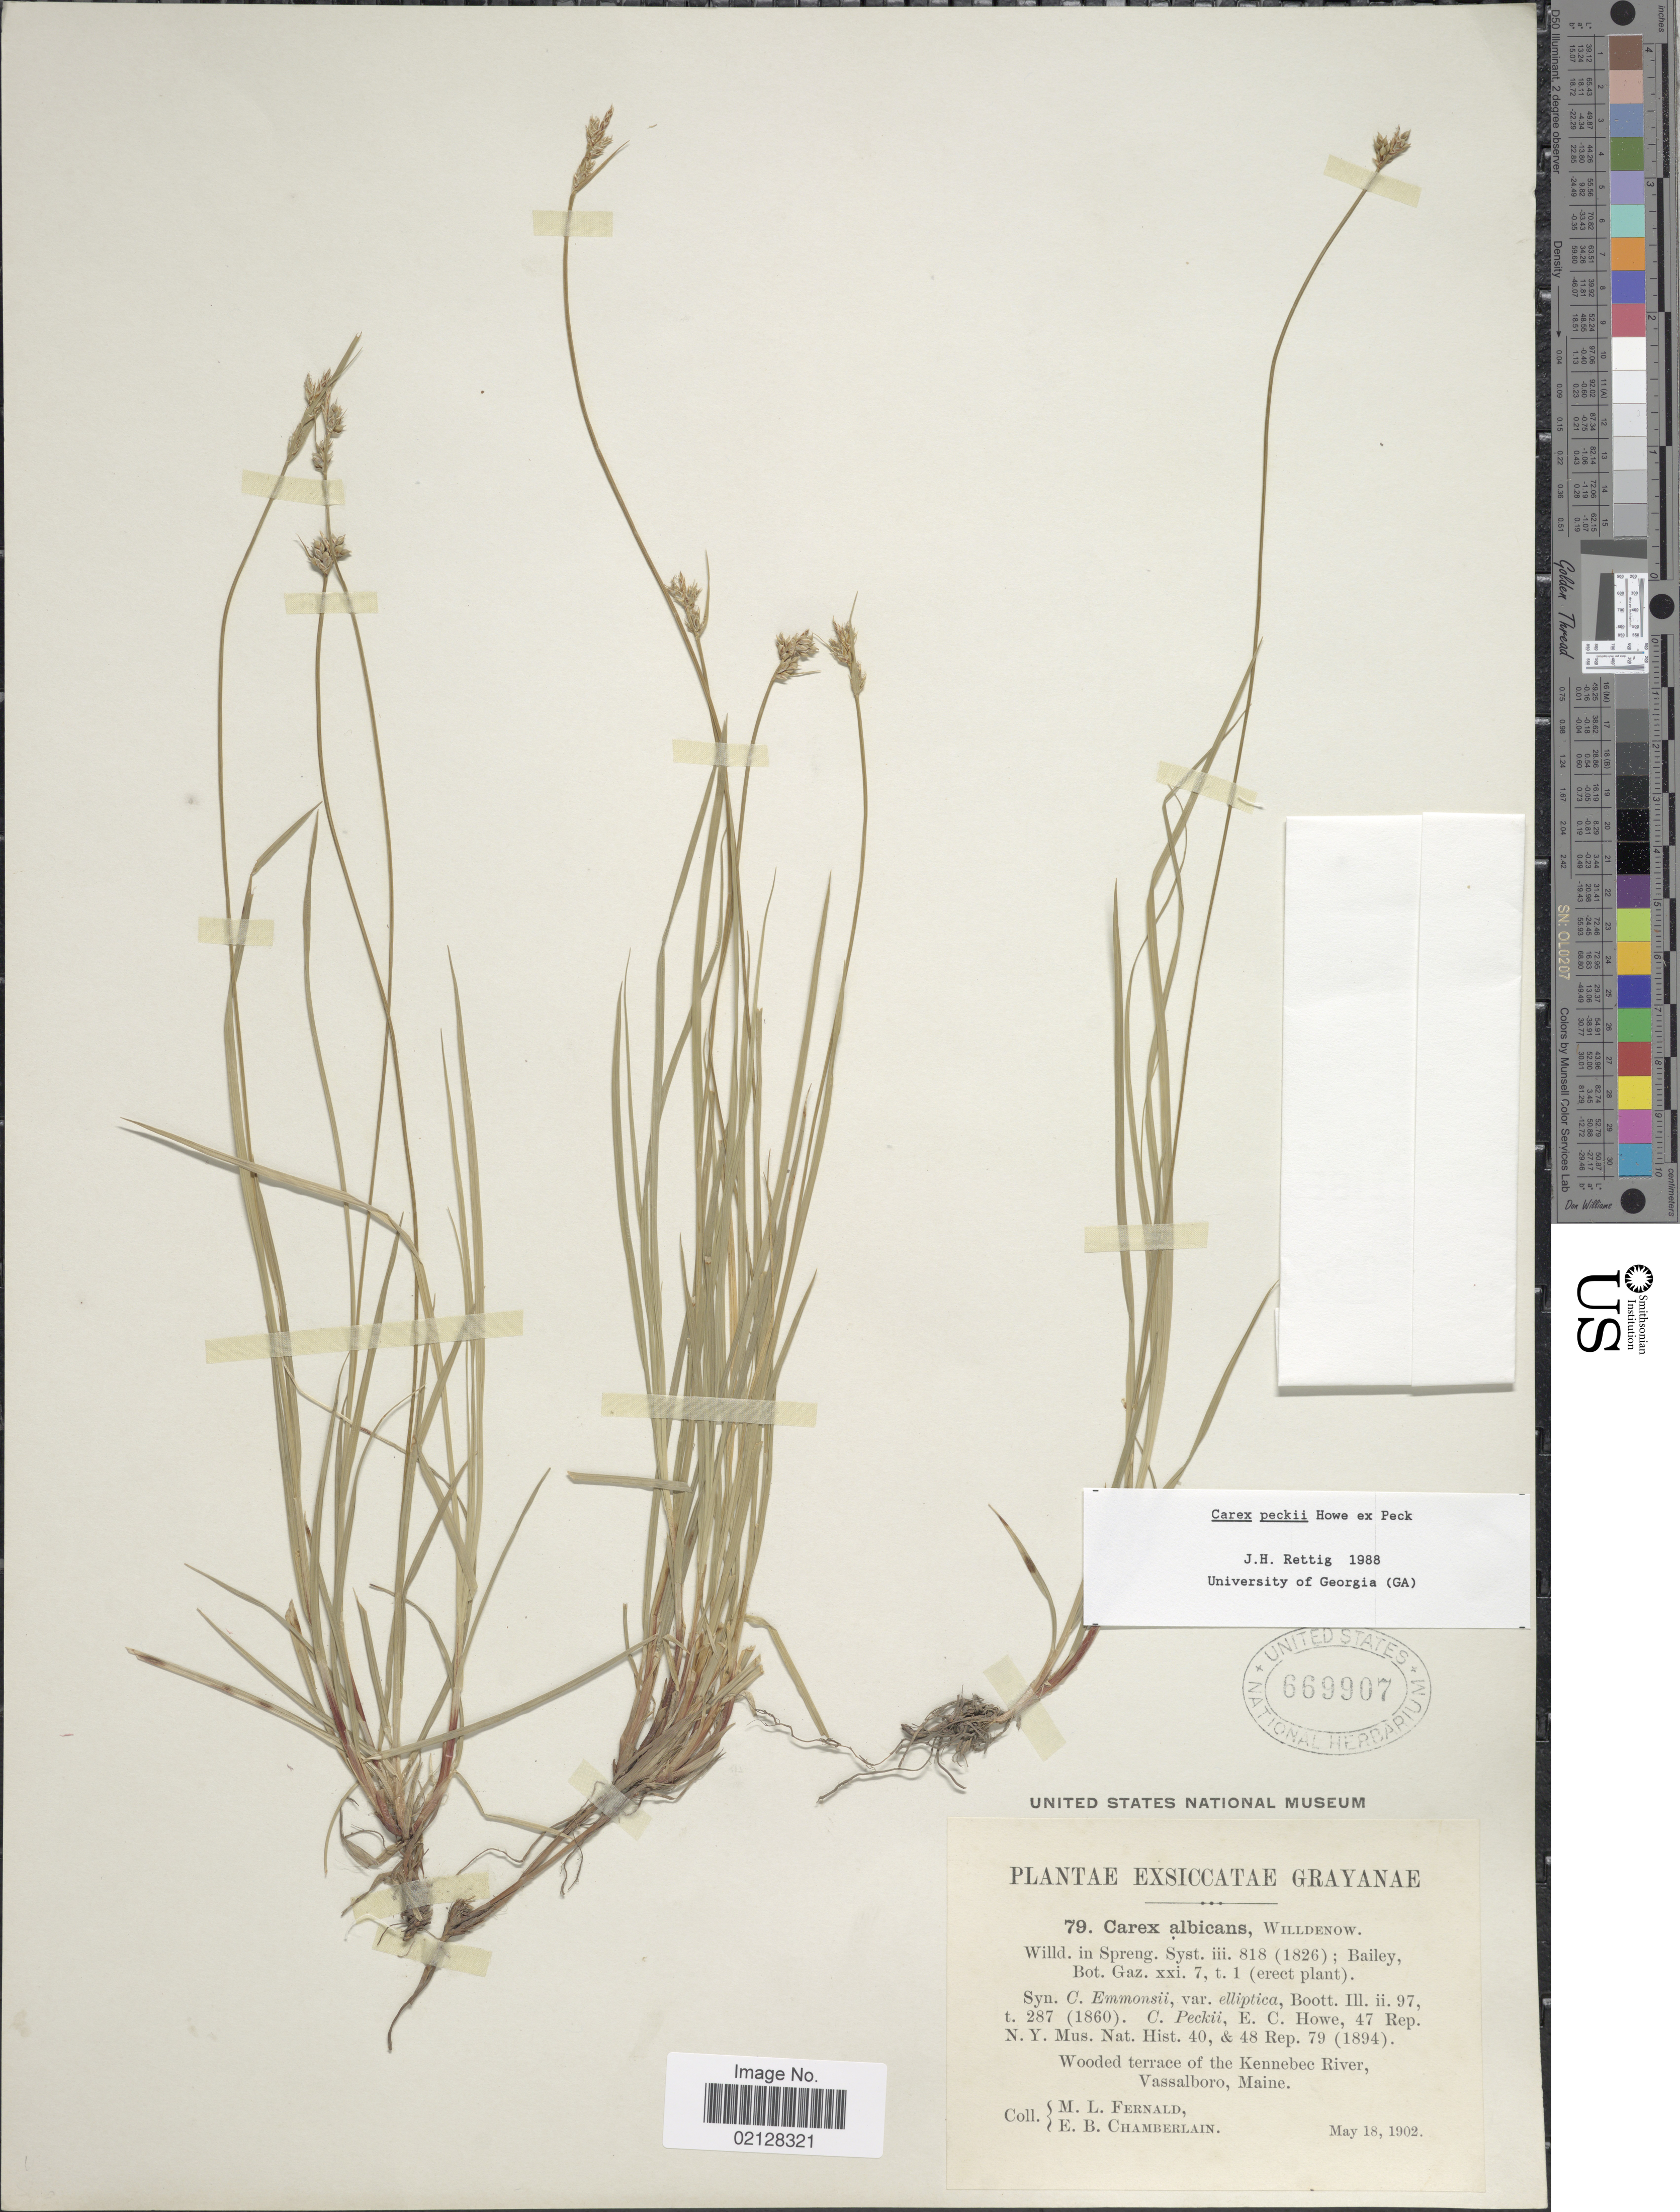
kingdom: Plantae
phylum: Tracheophyta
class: Liliopsida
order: Poales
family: Cyperaceae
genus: Carex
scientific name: Carex peckii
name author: Howe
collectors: M. L. Fernald & E. Chamberlain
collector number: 79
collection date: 1902-05-18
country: United States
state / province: Maine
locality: Wooded terrace of the Kennebee River, Vassalboro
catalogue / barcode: US 669907